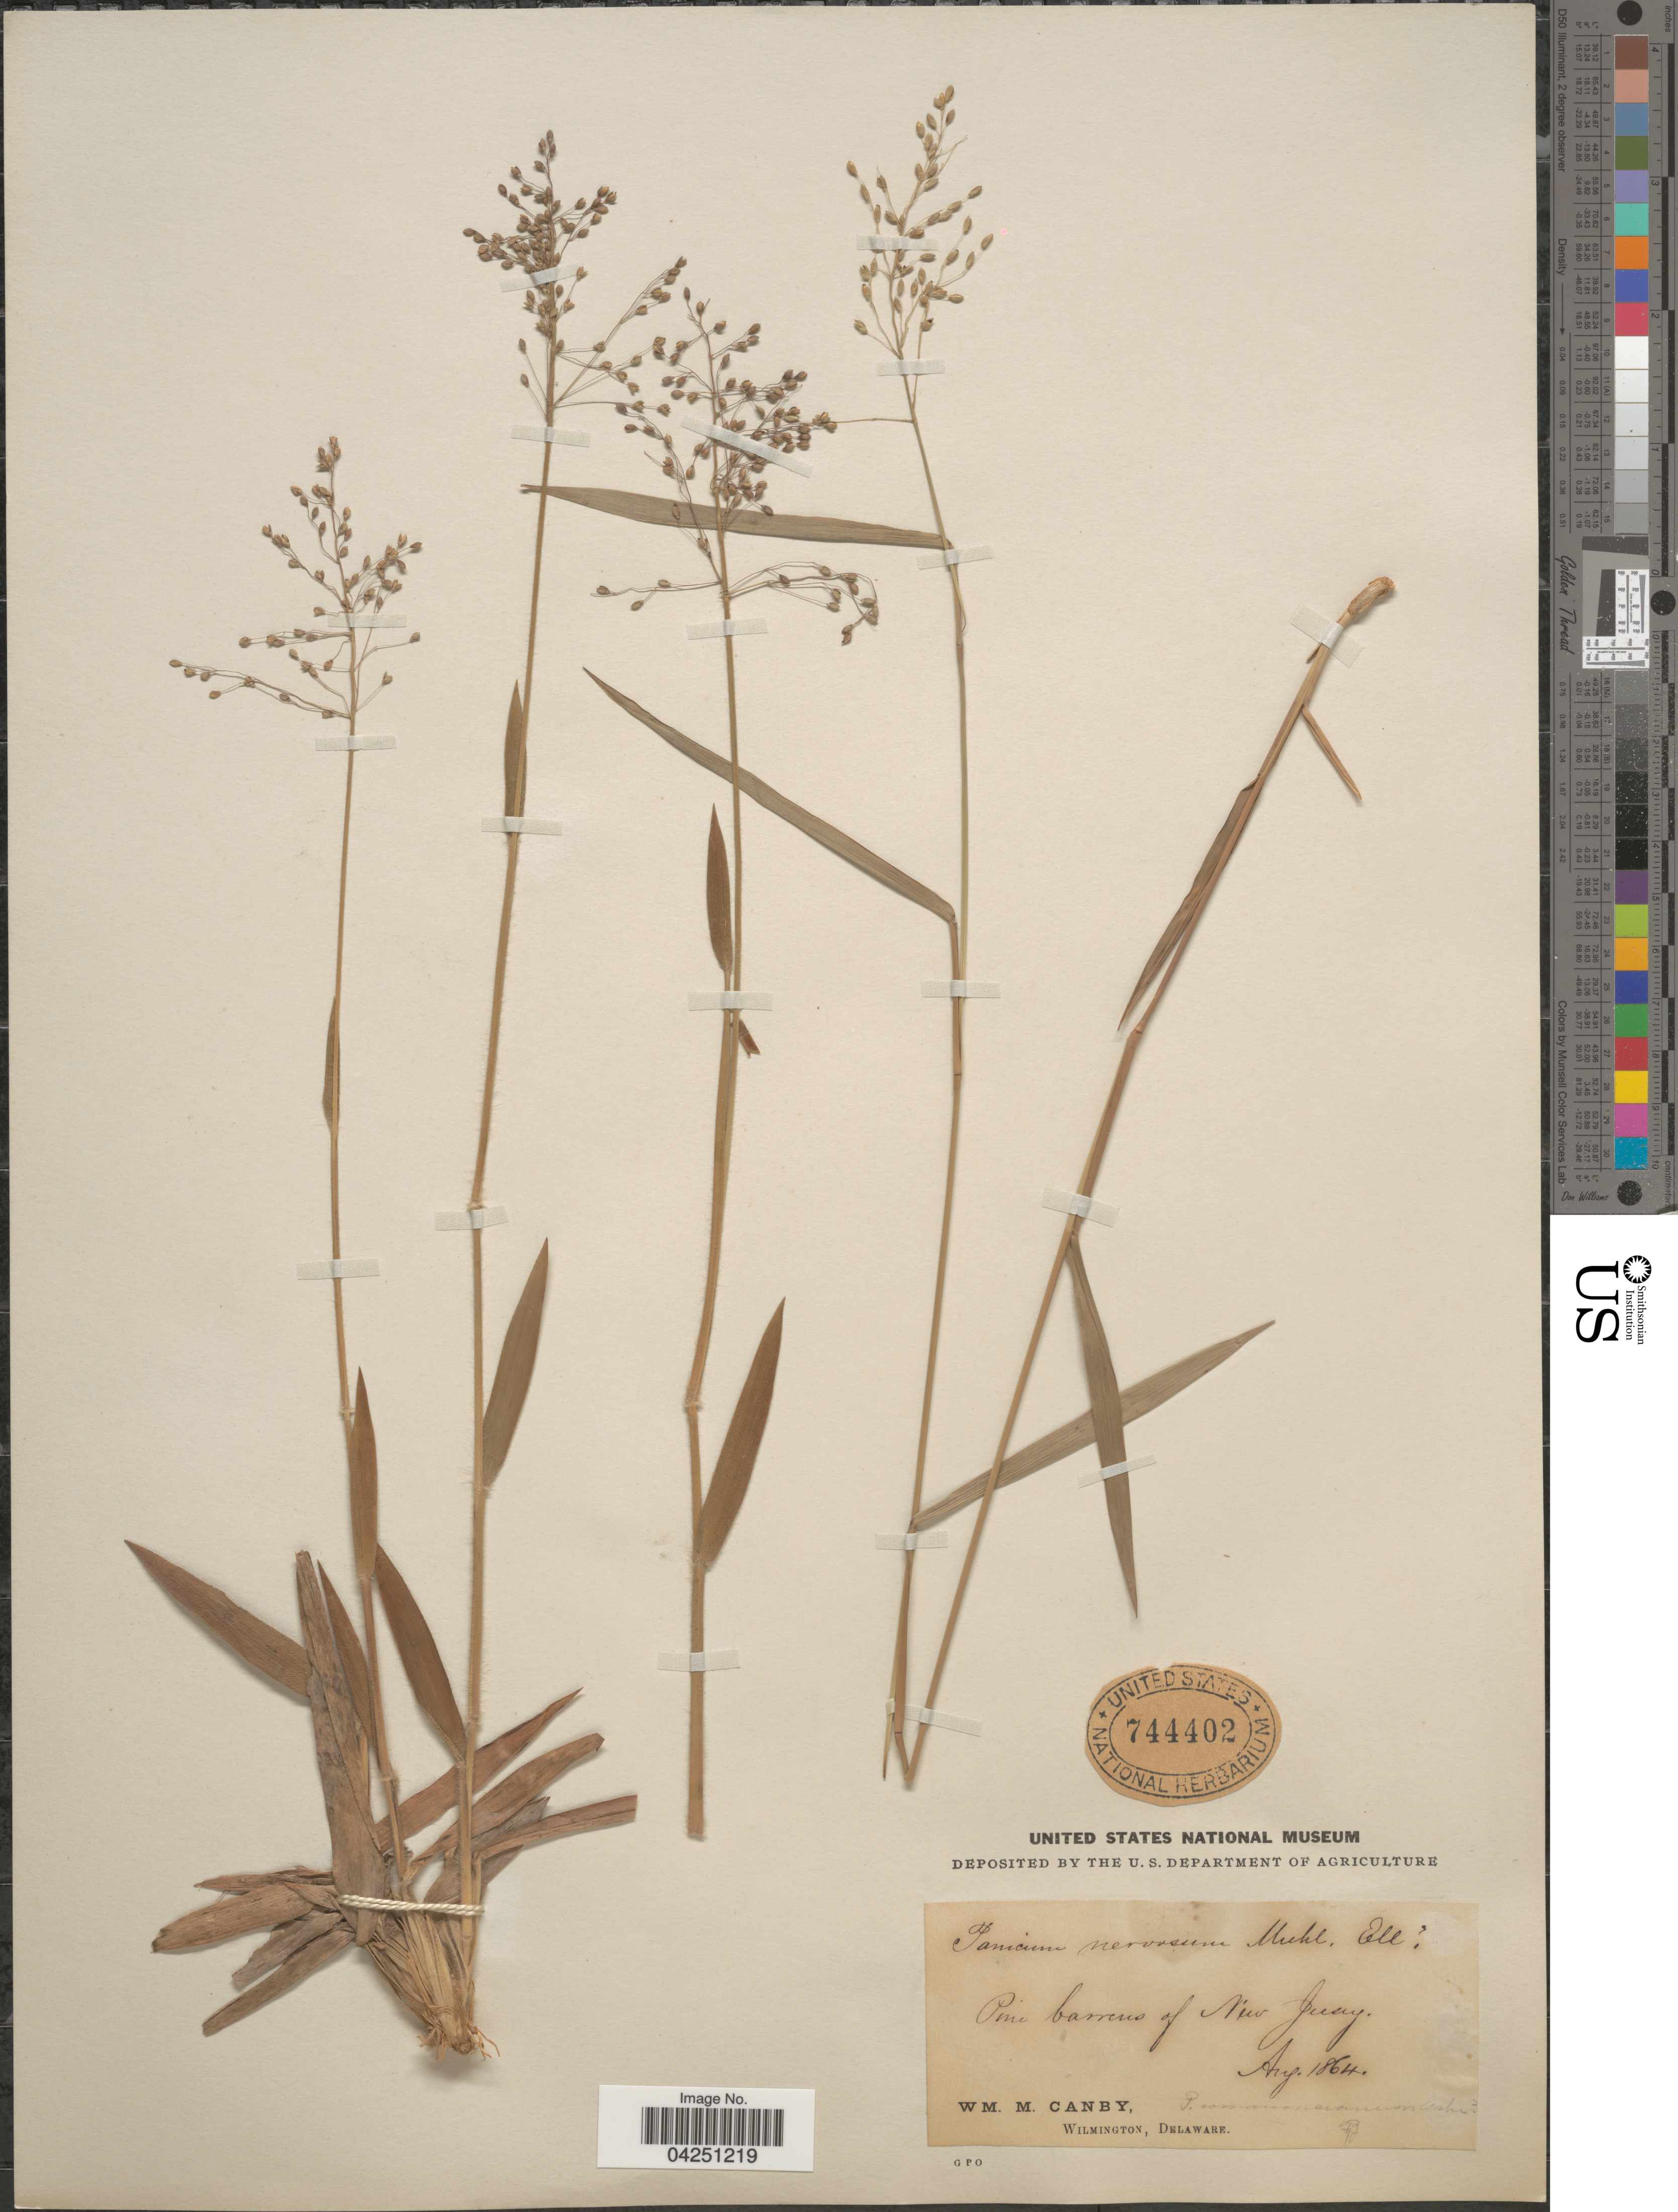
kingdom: Plantae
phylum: Tracheophyta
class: Liliopsida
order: Poales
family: Poaceae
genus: Dichanthelium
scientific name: Dichanthelium acuminatum var. acuminatum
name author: (Sw.) Gould & C.A. Clark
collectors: W. M. Canby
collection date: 1864-08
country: United States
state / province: New Jersey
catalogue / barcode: US 744402